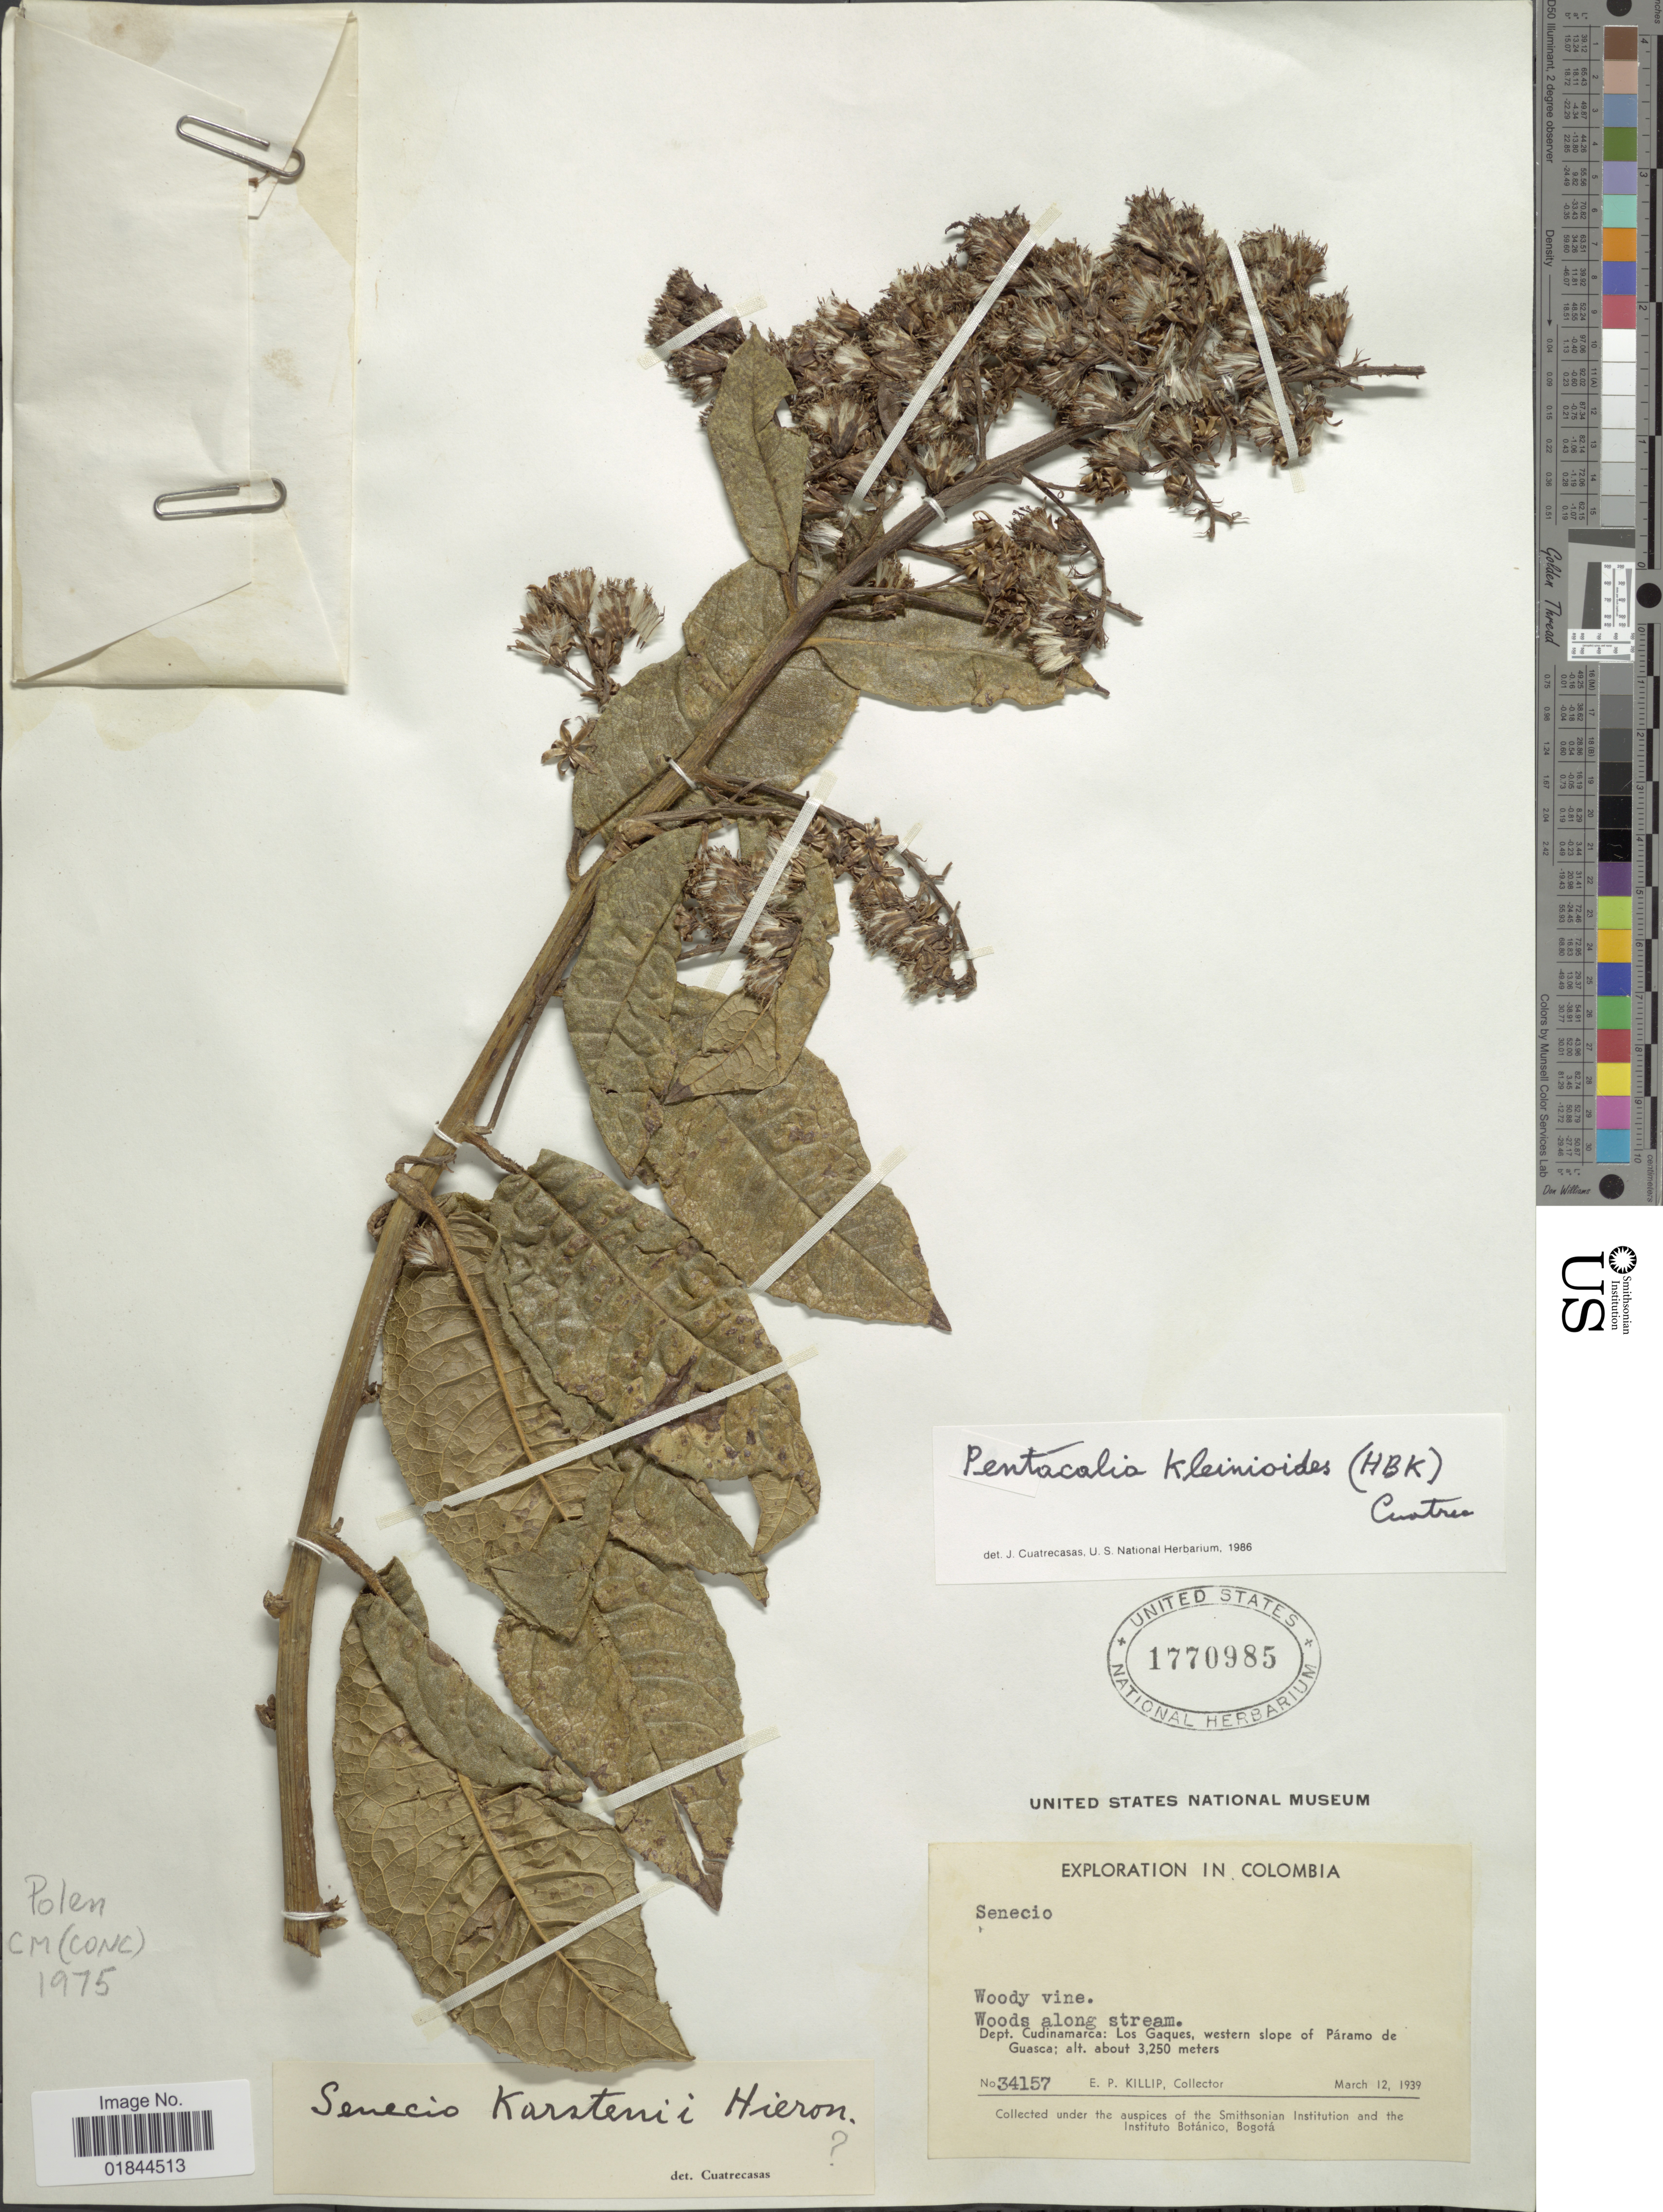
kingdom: Plantae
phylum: Tracheophyta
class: Magnoliopsida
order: Asterales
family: Asteraceae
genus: Pentacalia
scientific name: Pentacalia kleinioides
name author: (Kunth) Cuatrec.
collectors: E. P. Killip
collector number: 34157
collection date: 1939-03-12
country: Colombia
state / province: Cundinamarca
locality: Woods along stream, Dept. Cundinamarca: Los Gaques, western slope of Páramo de Guasca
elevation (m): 3250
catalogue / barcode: US 1770985